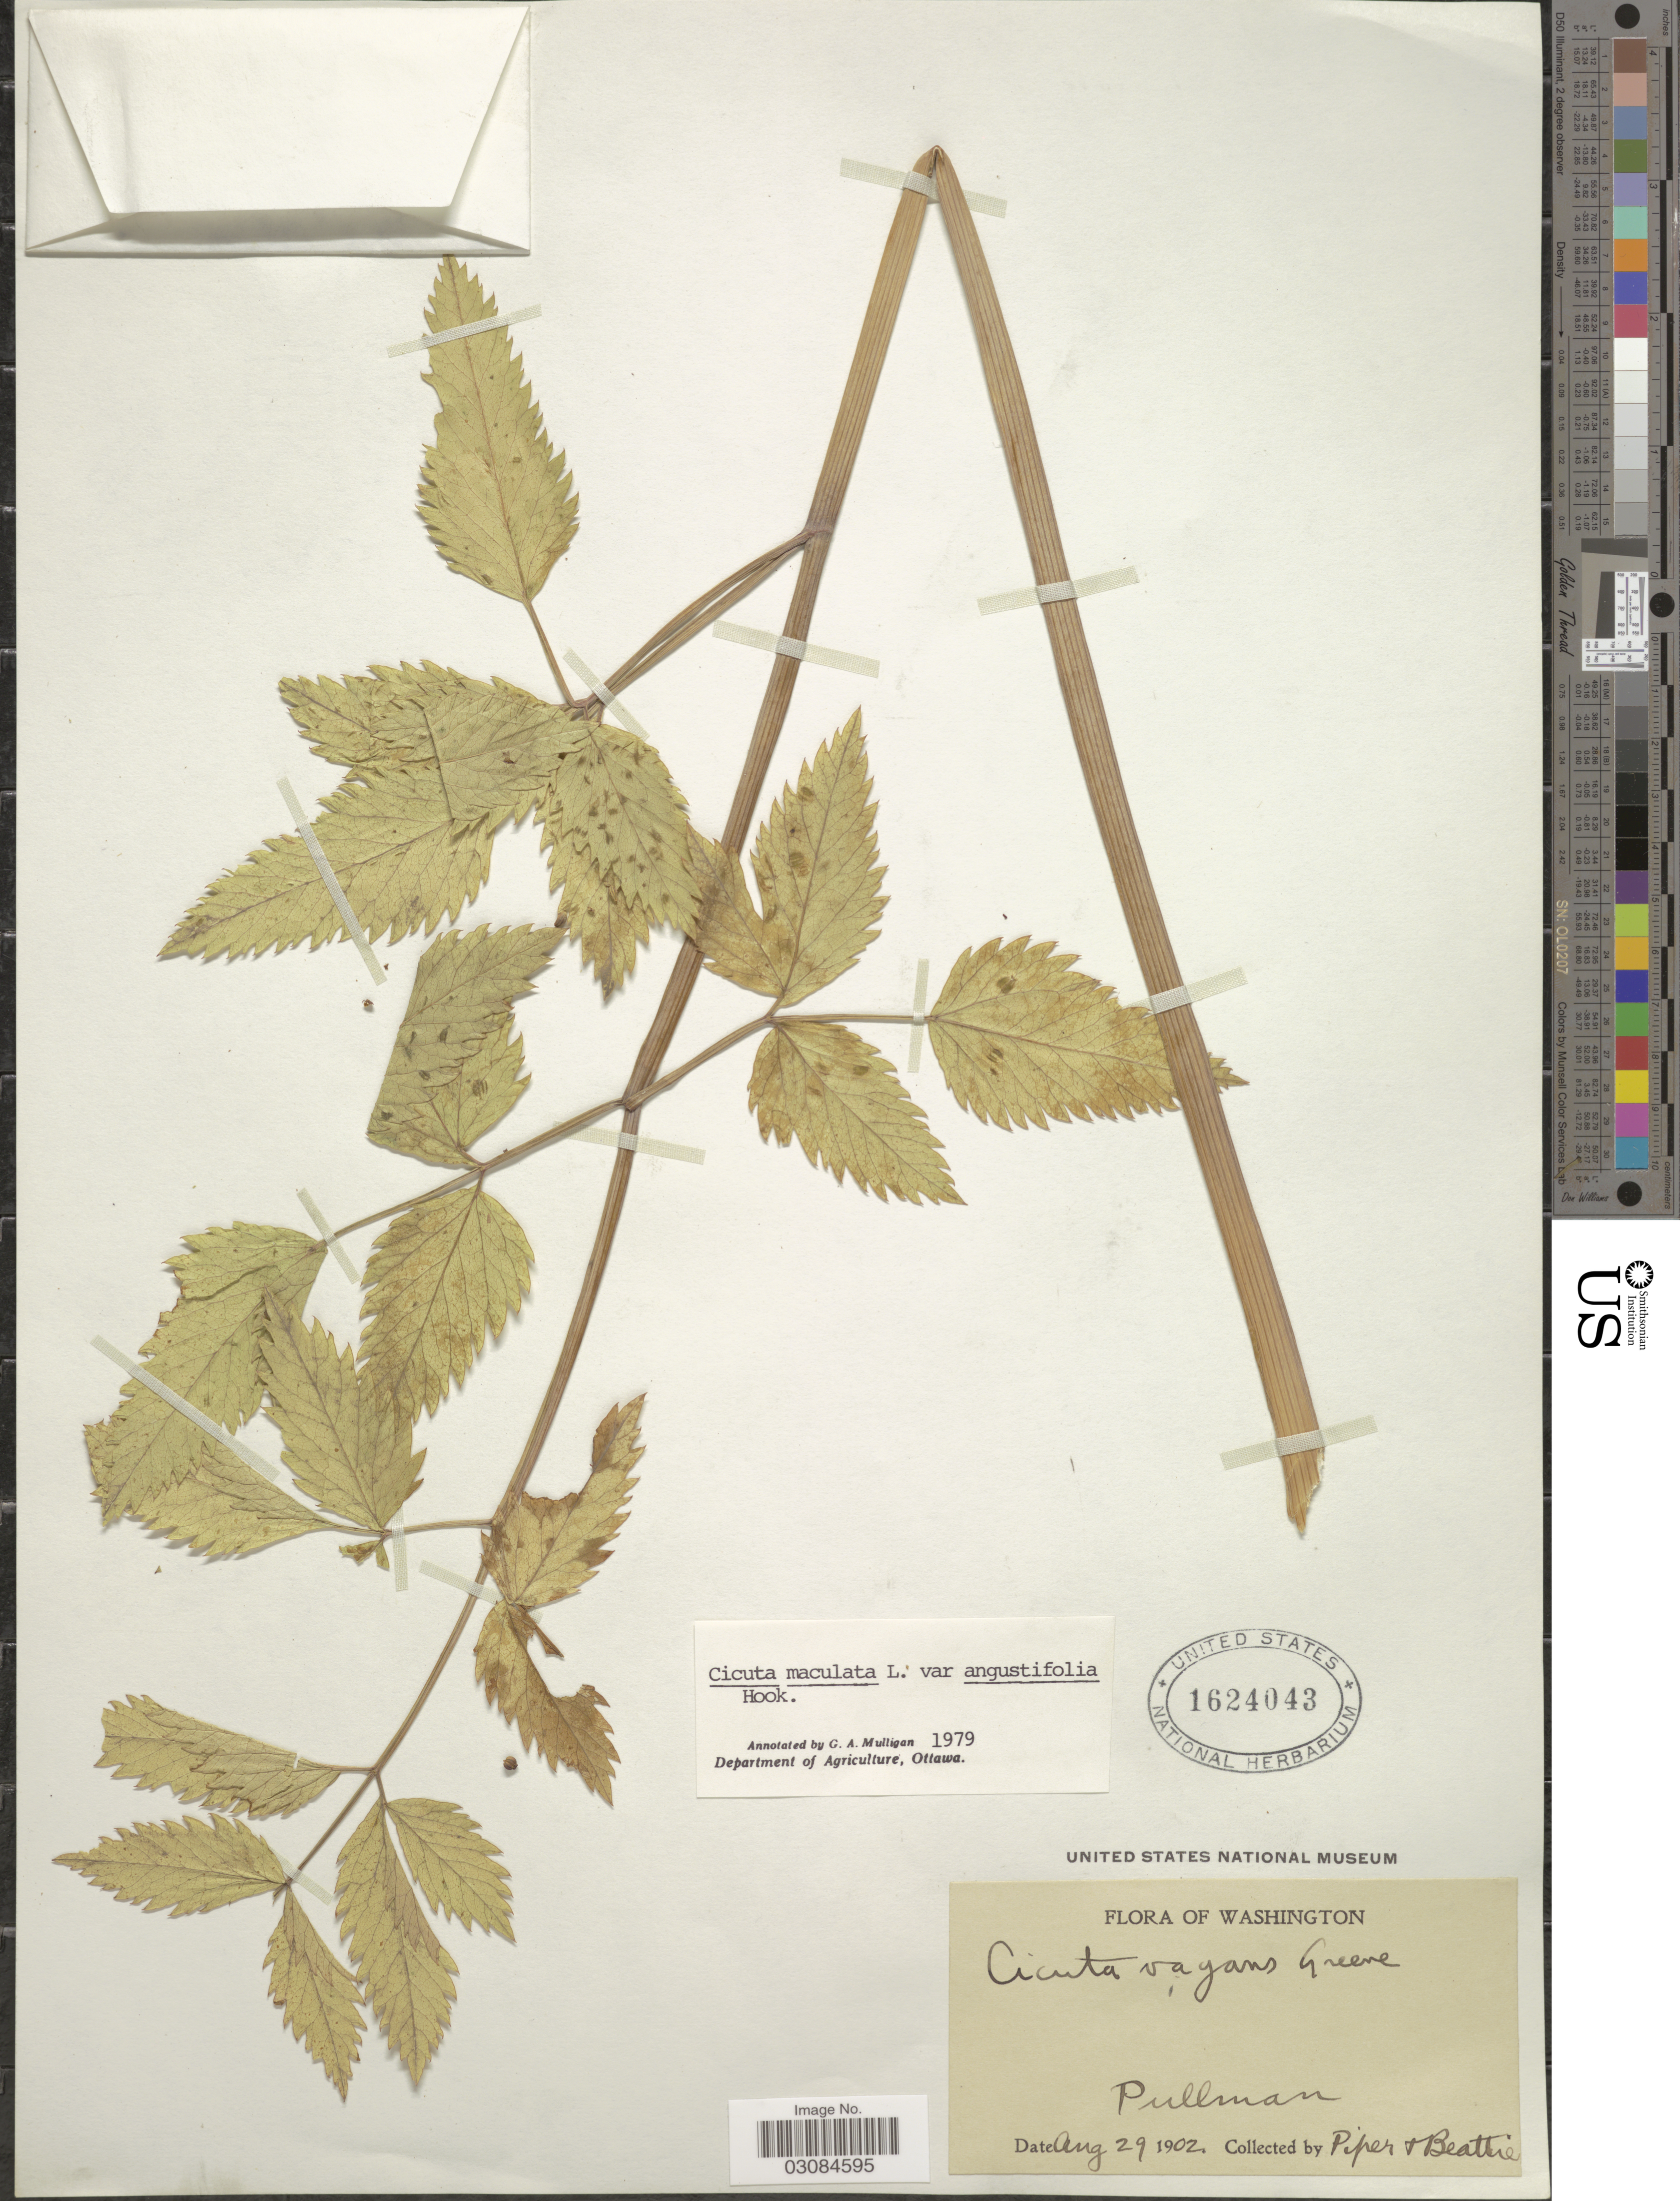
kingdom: Plantae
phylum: Tracheophyta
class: Magnoliopsida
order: Apiales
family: Apiaceae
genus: Cicuta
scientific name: Cicuta maculata var. maculata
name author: L.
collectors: Piper & Beattie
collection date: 1902-08-29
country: United States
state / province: Washington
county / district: Whitman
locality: Pullman.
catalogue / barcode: US 1624043